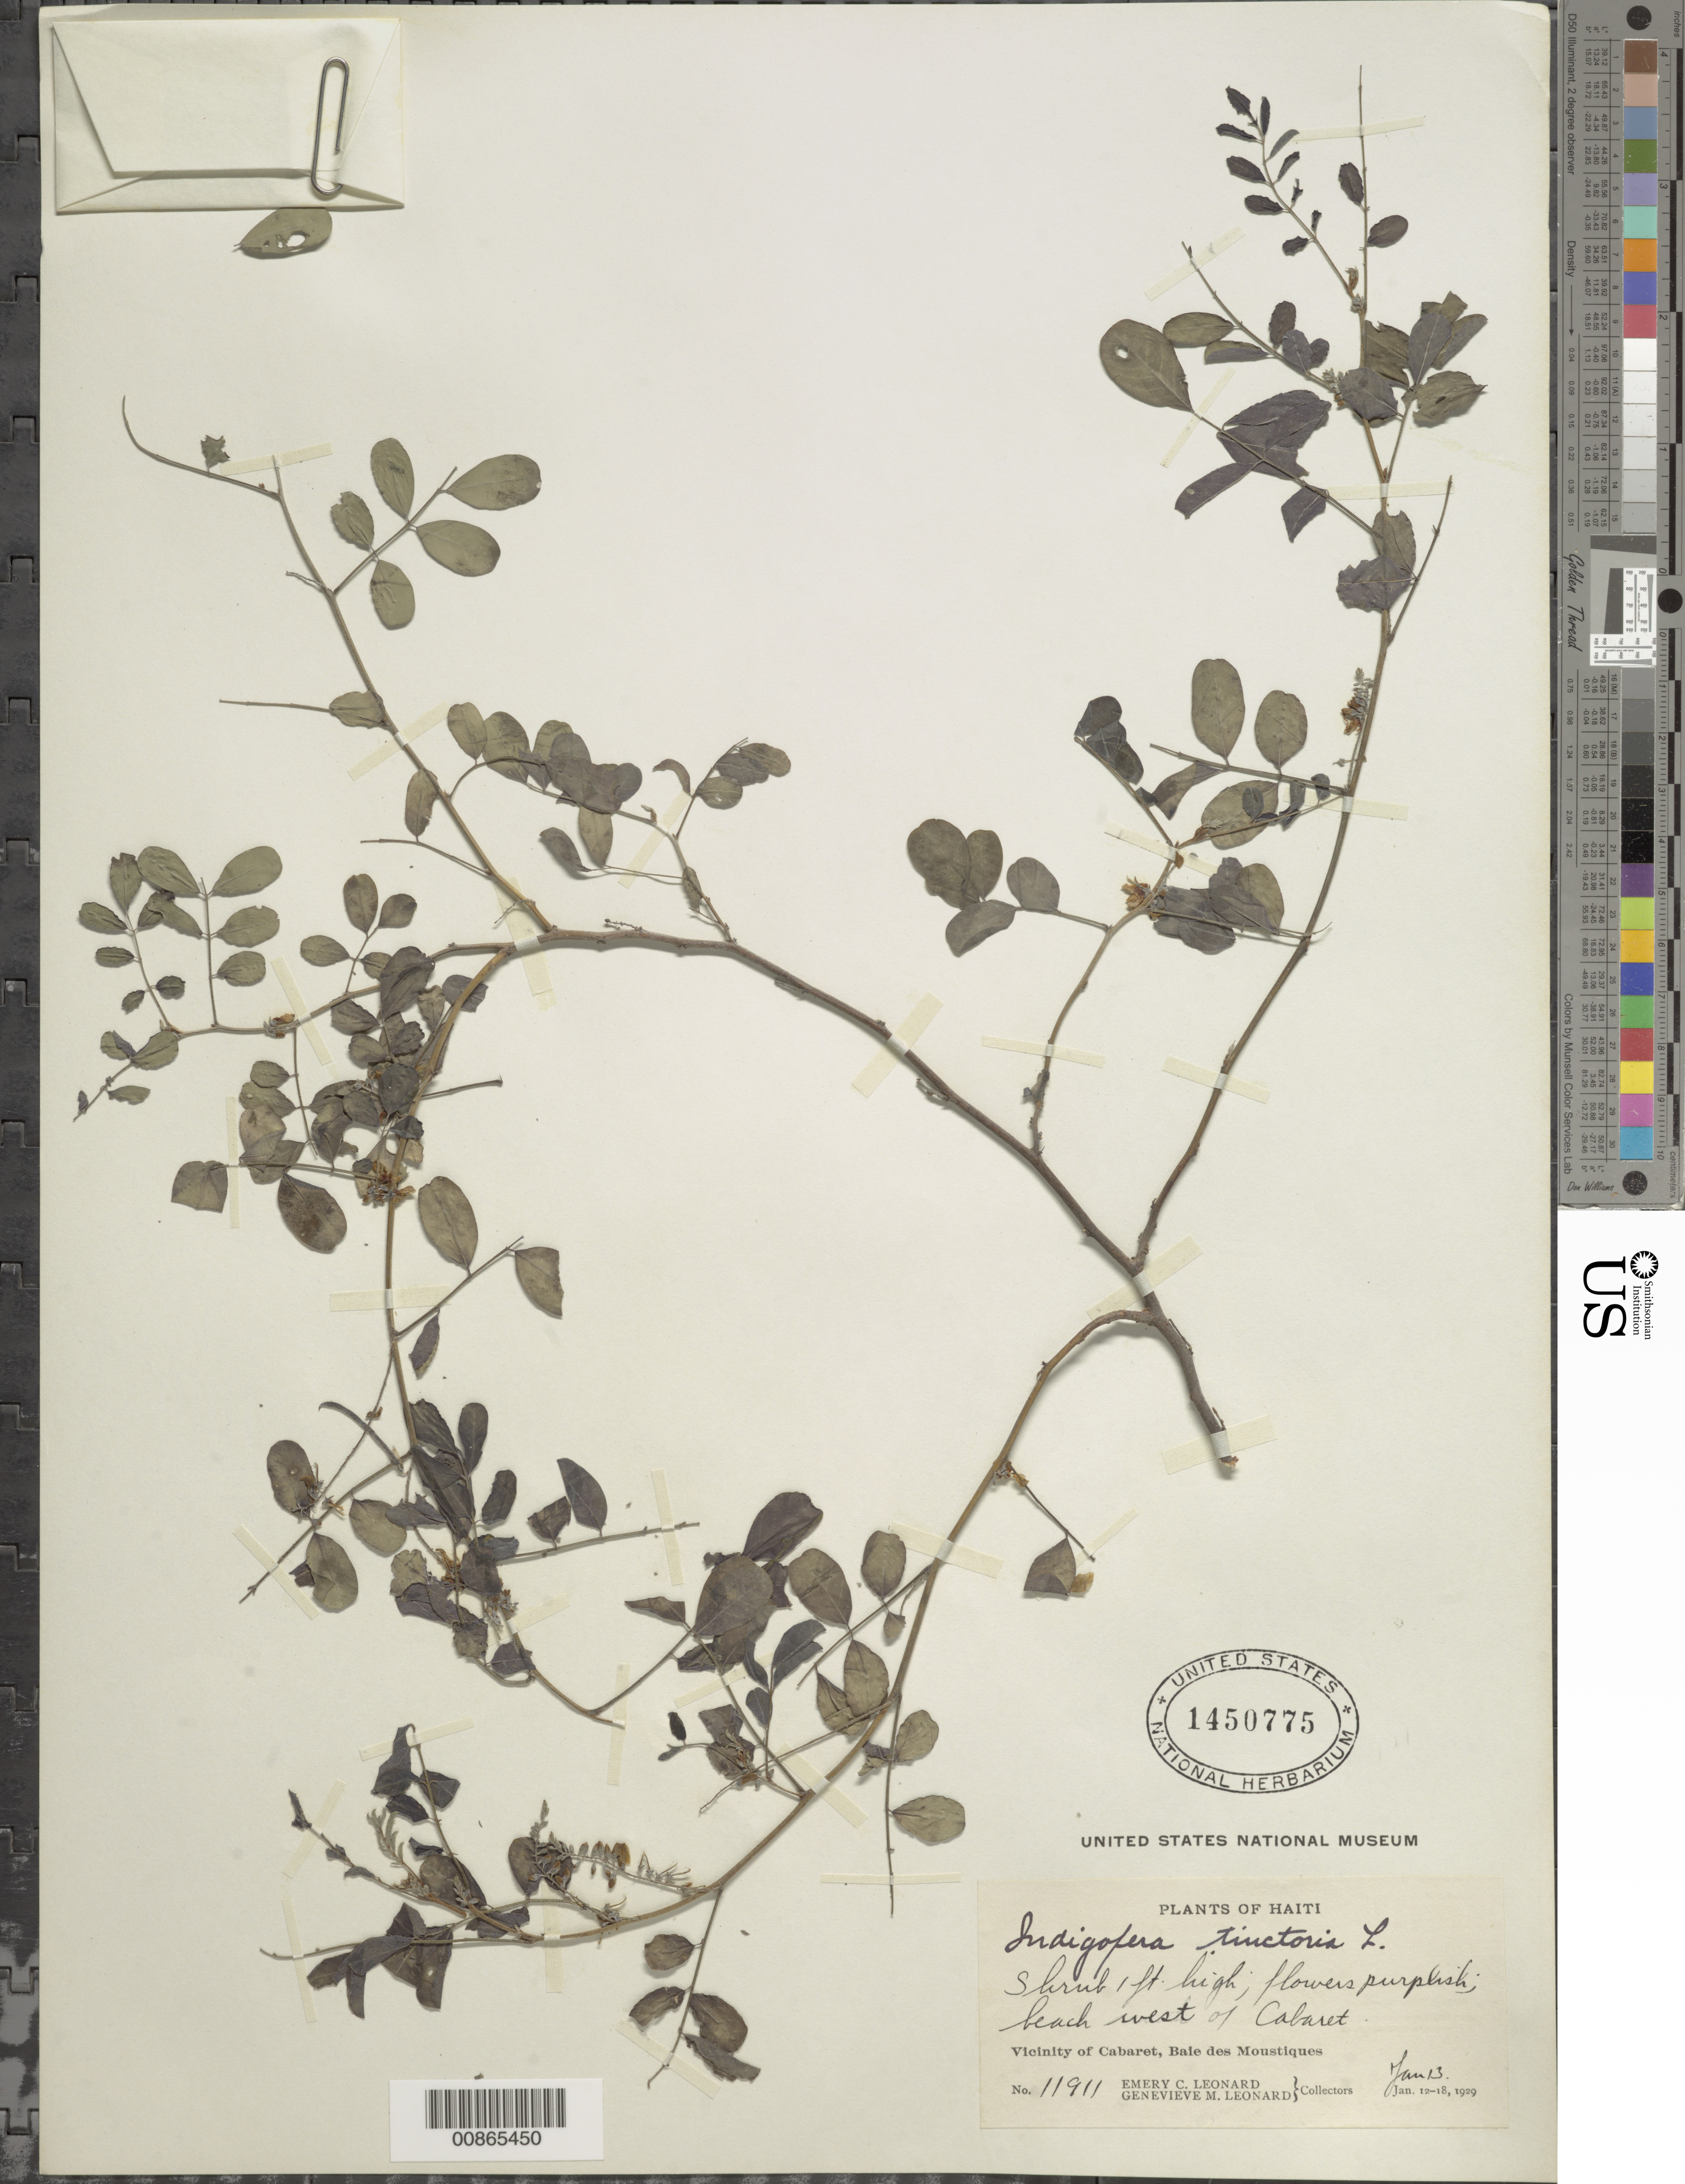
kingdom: Plantae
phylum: Tracheophyta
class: Magnoliopsida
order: Fabales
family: Fabaceae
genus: Indigofera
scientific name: Indigofera tinctoria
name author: L.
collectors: E. C. Leonard & G. M. Leonard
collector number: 11911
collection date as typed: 13 Jan 1929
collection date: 1929-01-13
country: Haiti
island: Hispaniola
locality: Vicinity of Cabaret, Baie des Moustiques. Beach west of Cabaret.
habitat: Beach.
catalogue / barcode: US 1450775